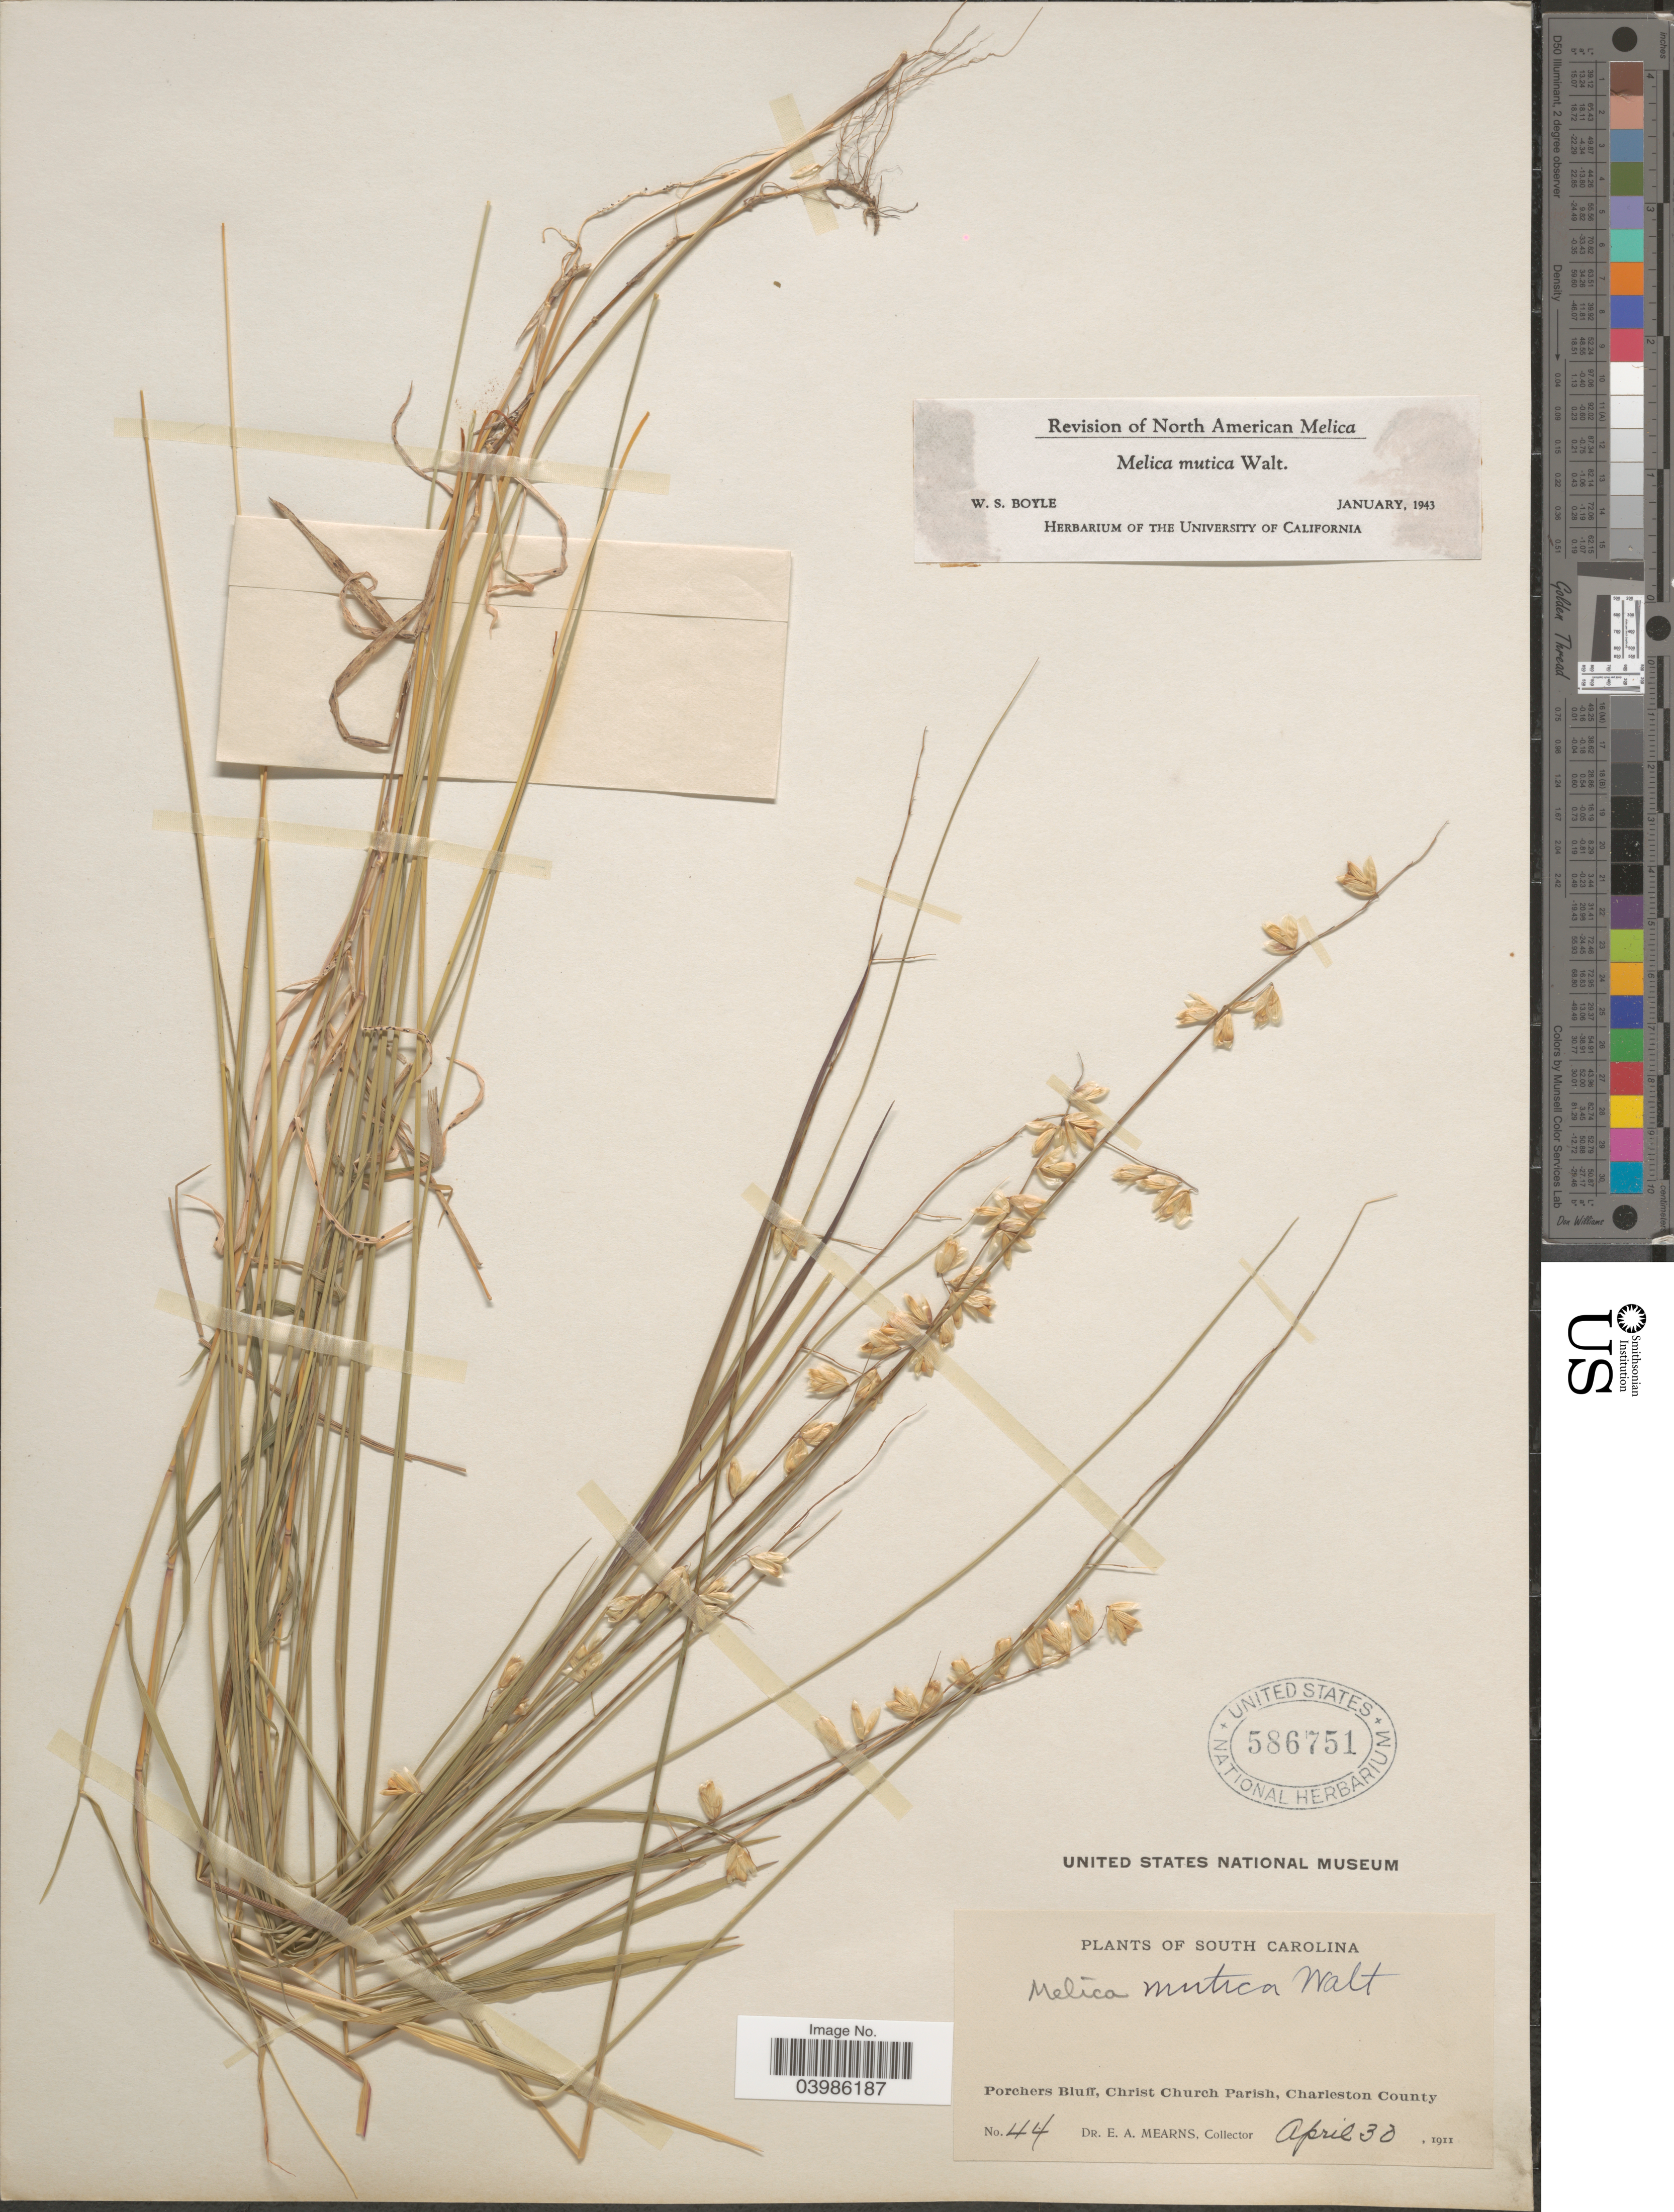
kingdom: Plantae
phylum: Tracheophyta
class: Liliopsida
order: Poales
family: Poaceae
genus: Melica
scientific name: Melica mutica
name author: Walter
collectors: E. A. Mearns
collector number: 44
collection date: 1911-04-30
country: United States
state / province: South Carolina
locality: Porchers Bluff, Christ Church Parish, Charleston County.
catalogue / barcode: US 586751